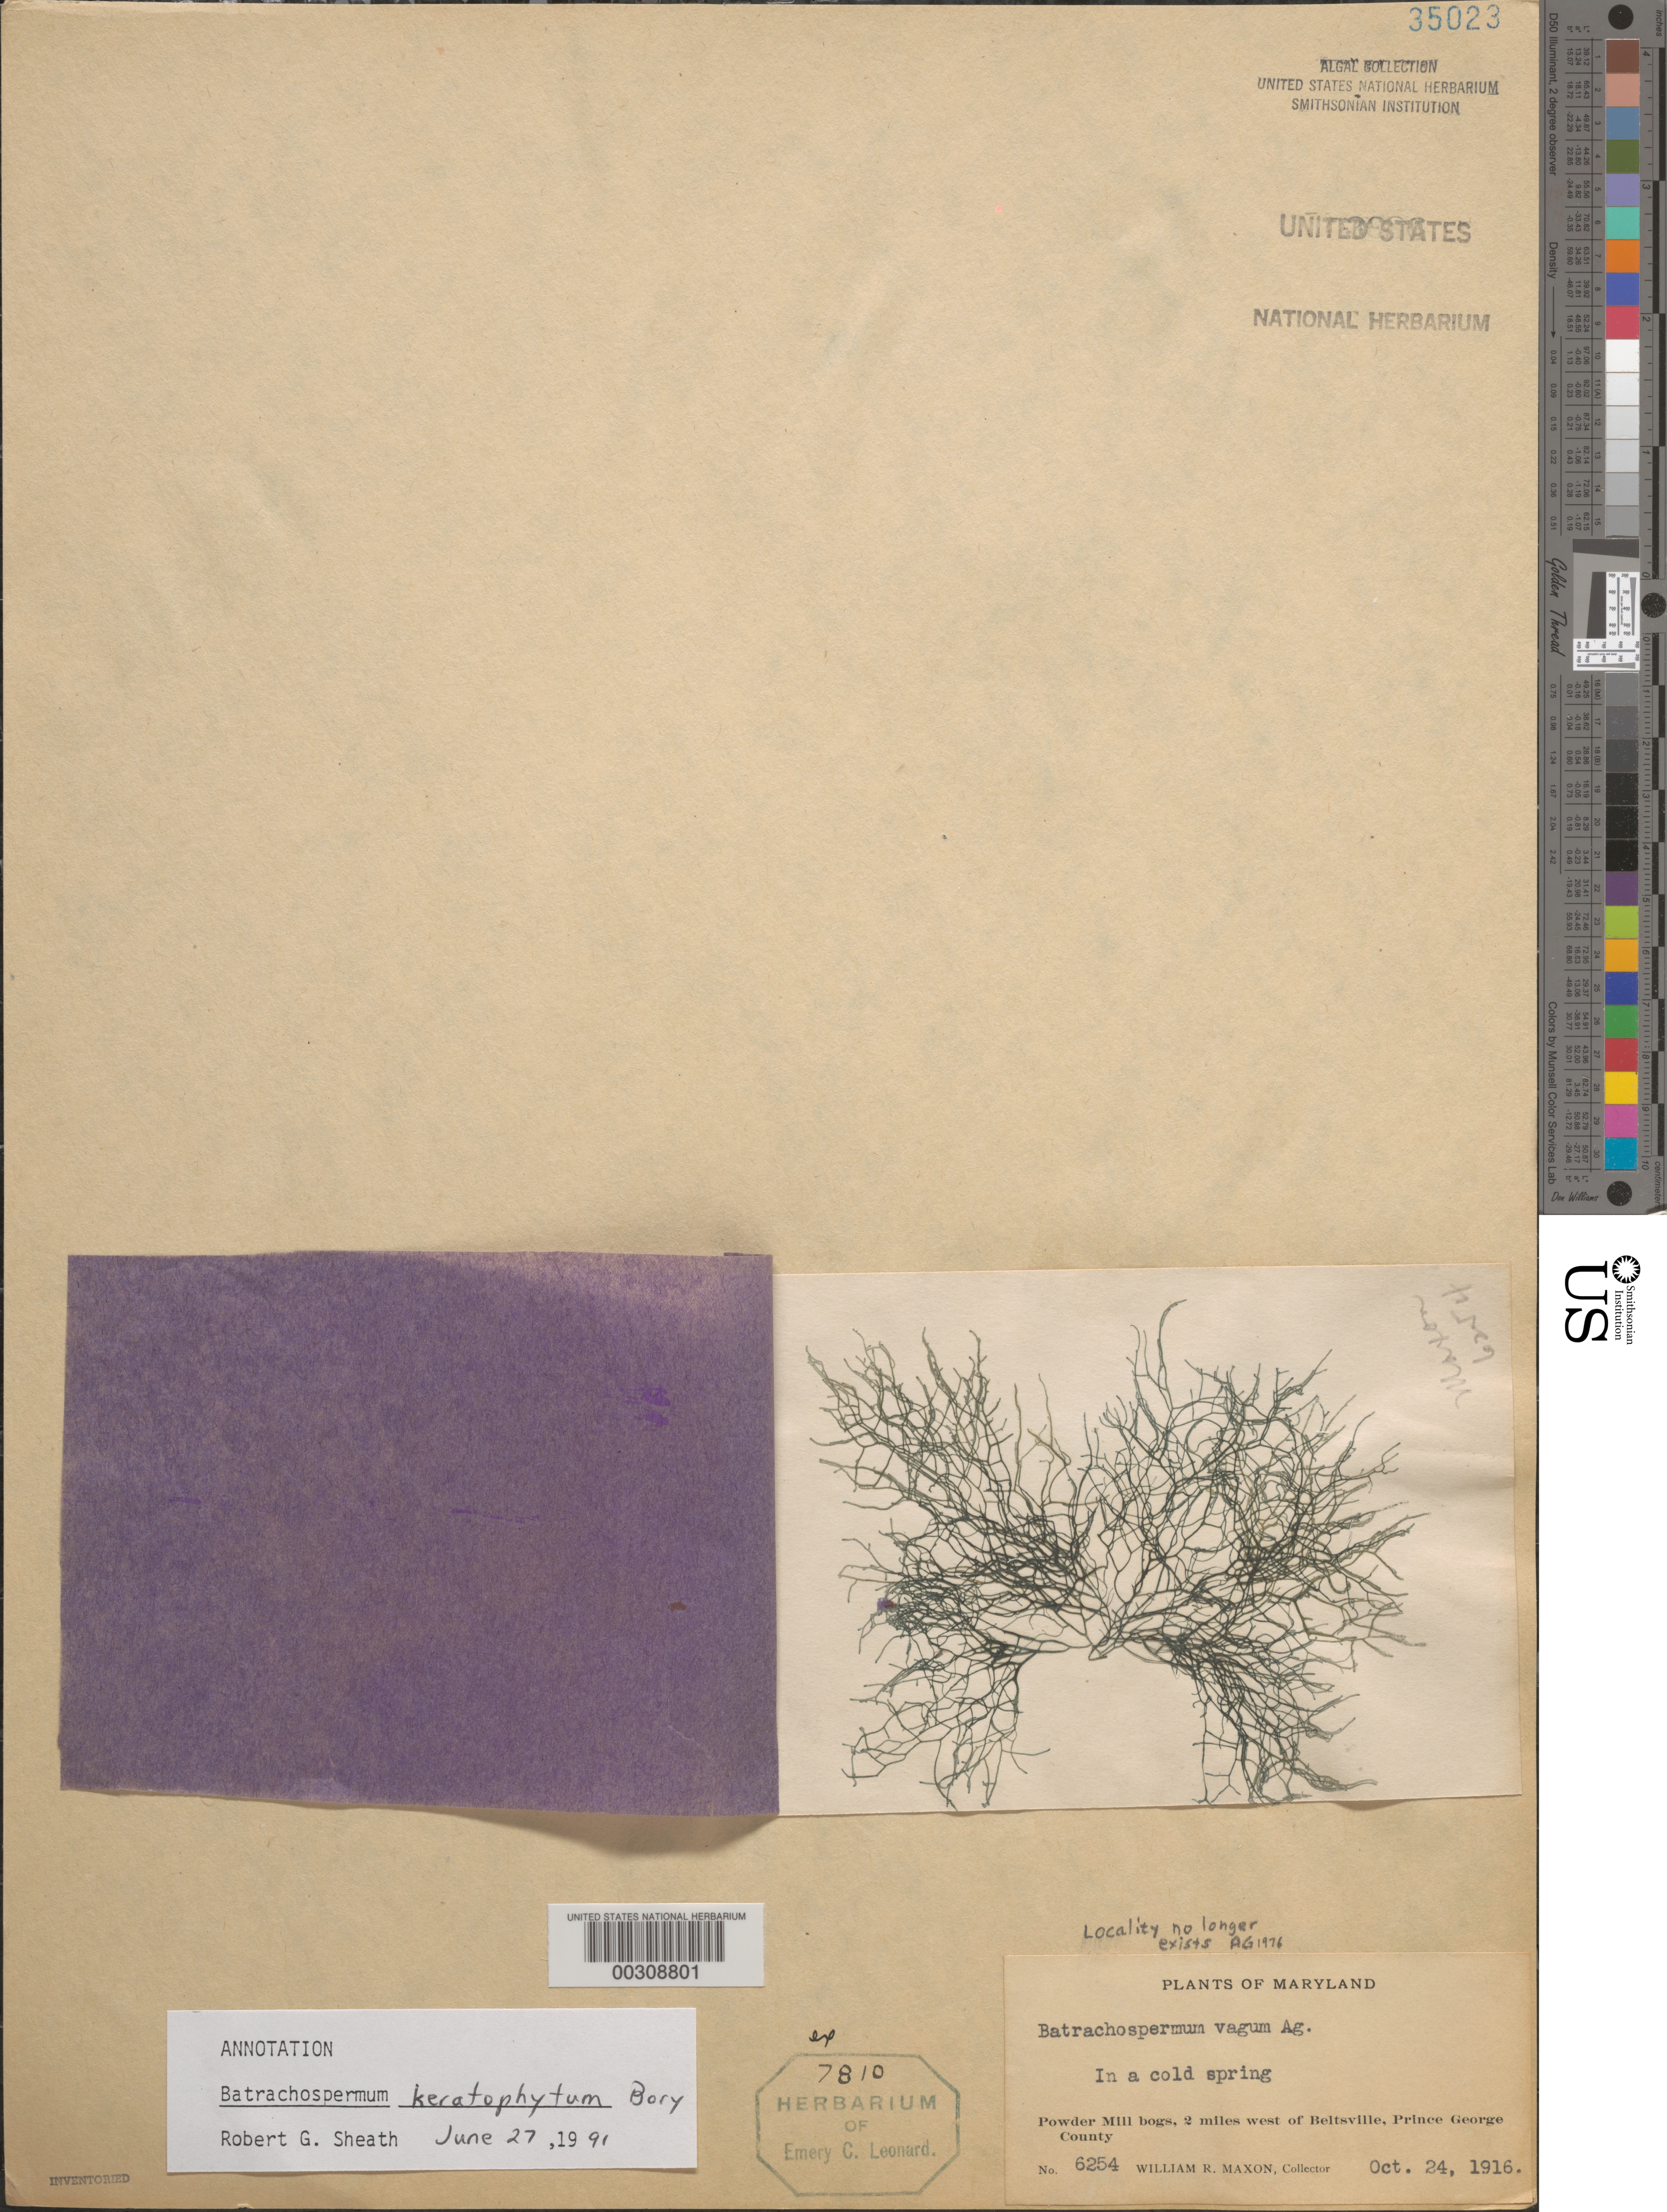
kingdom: Plantae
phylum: Rhodophyta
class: Florideophyceae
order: Batrachospermales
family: Batrachospermaceae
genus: Paludicola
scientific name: Paludicola keratophyta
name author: (Bory) M.L. Vis & Necchi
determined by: Algae name updating Project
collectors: W. R. Maxon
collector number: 6254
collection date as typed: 24 Oct 1916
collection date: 1916-10-24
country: United States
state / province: Maryland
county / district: Prince George's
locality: Powder Mill Bogs, 2 miles west of Beltsville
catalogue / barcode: US 35023